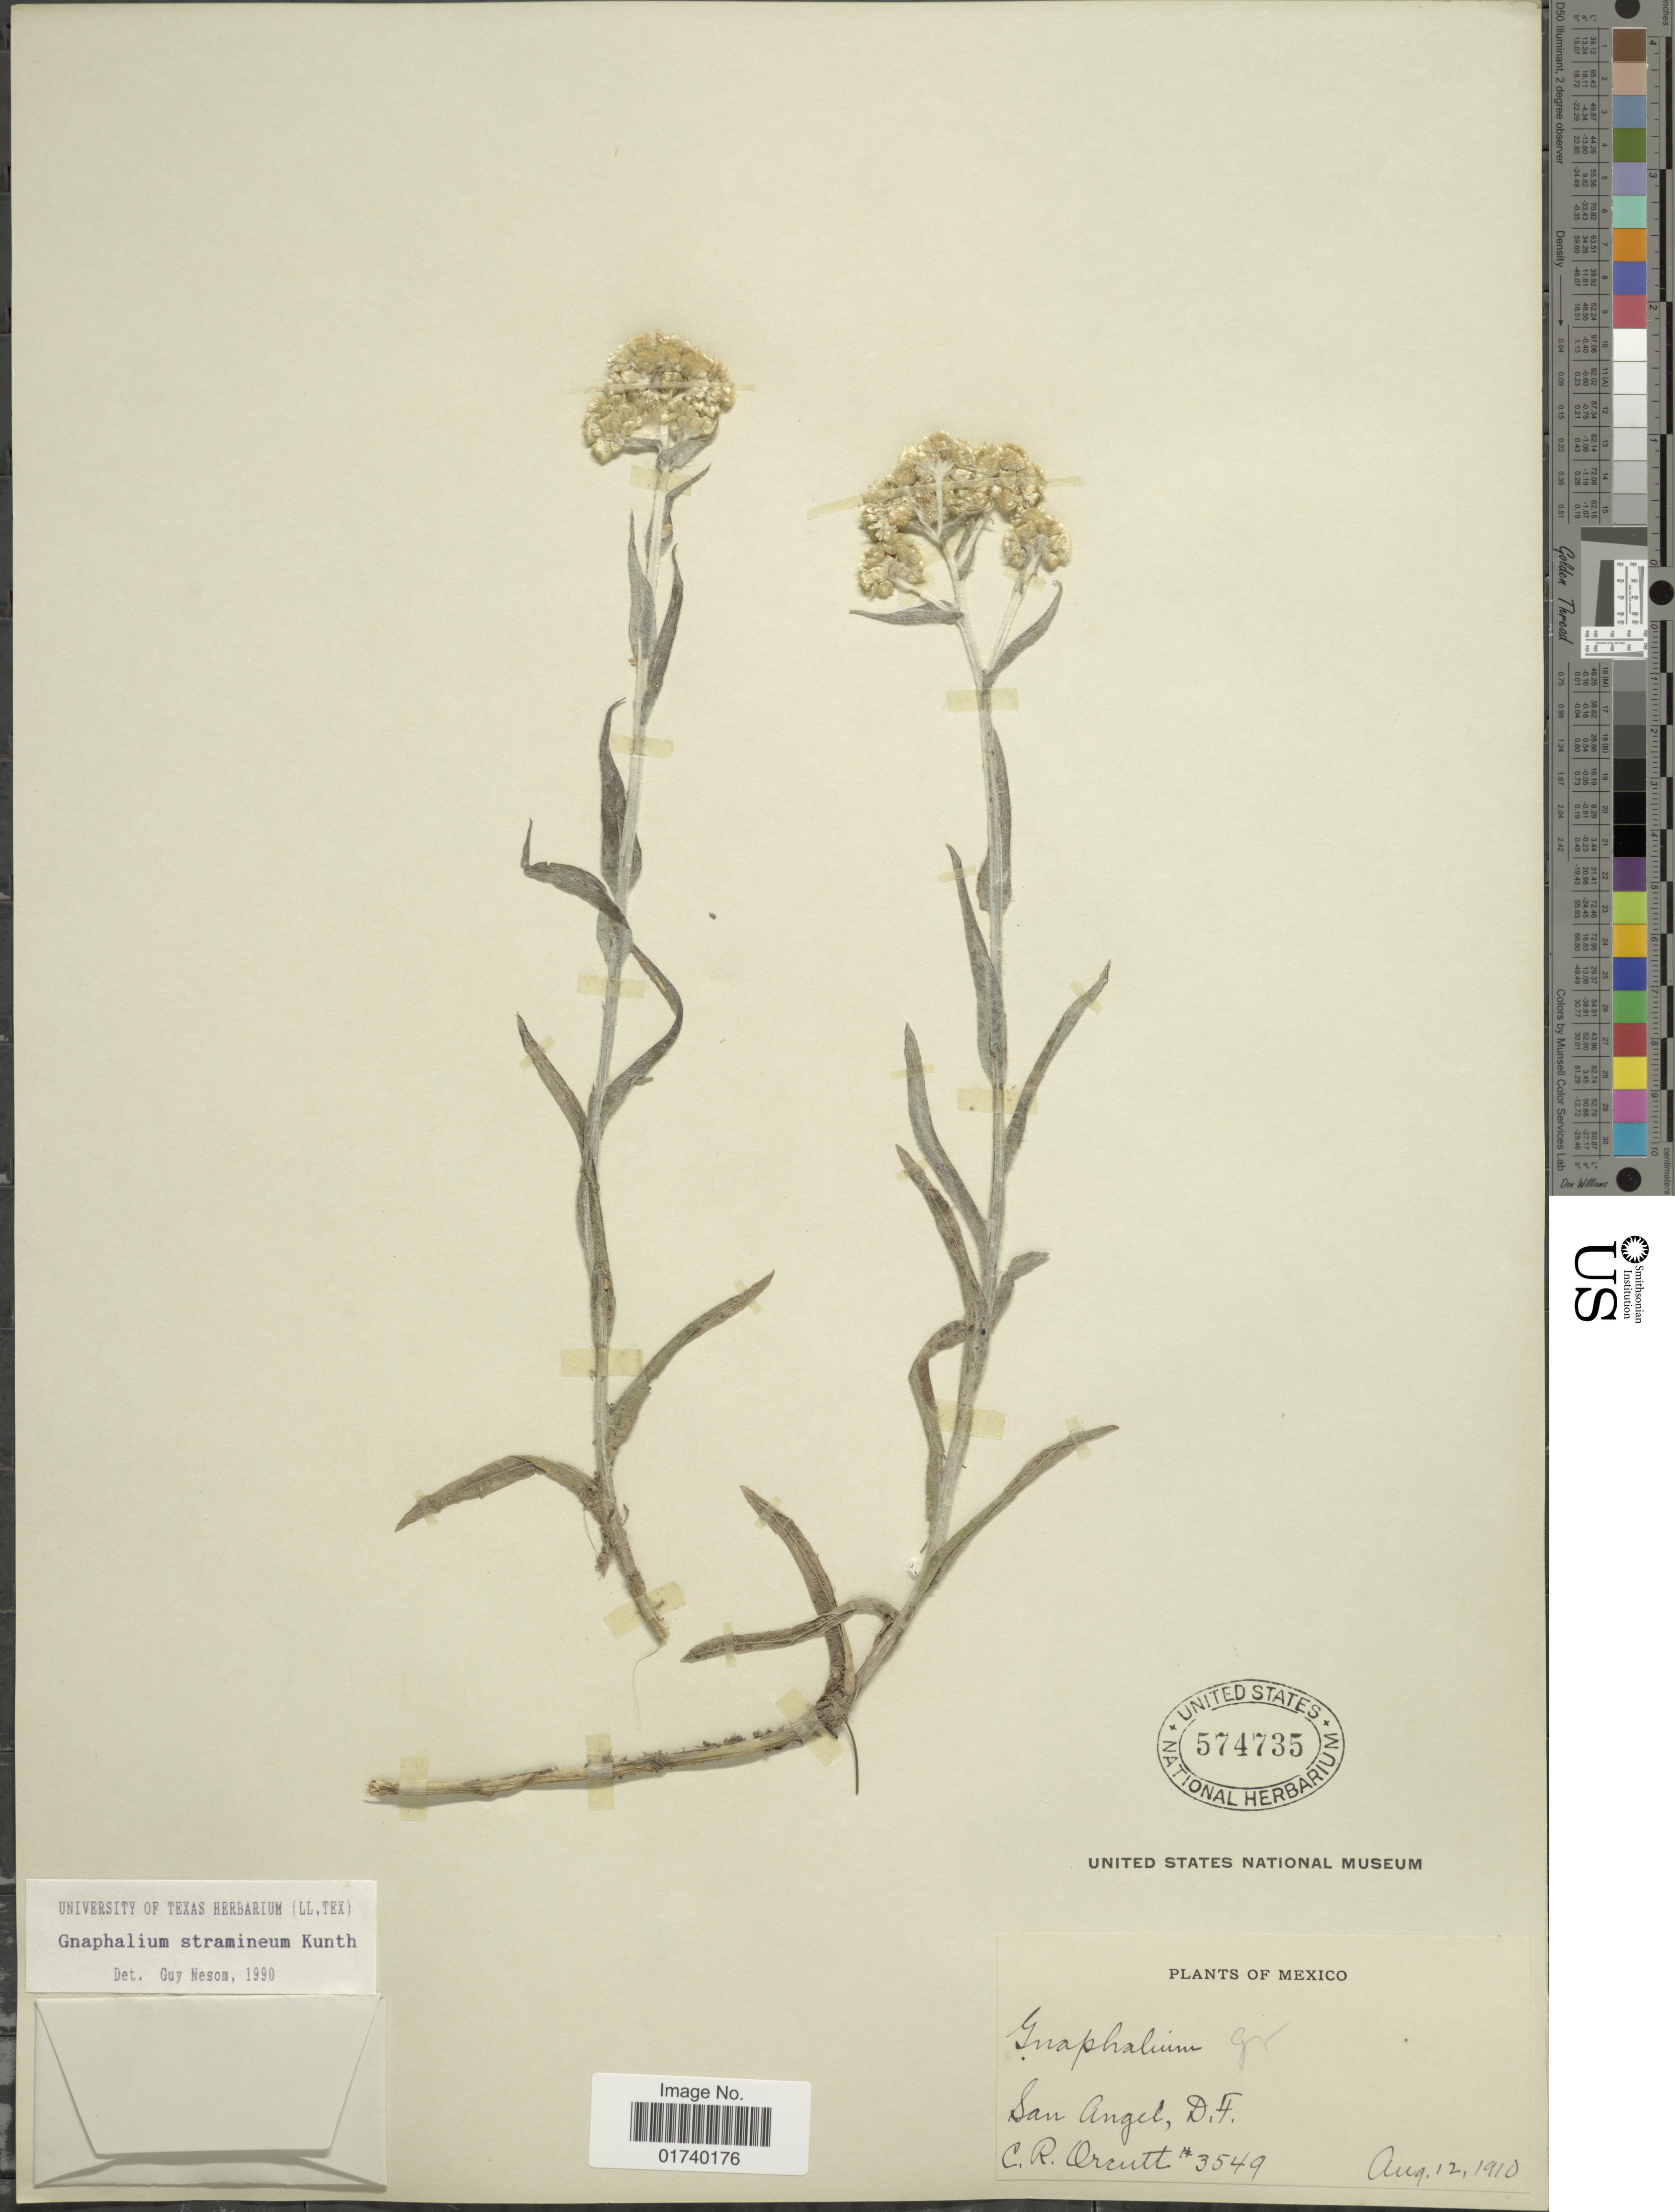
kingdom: Plantae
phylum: Tracheophyta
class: Magnoliopsida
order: Asterales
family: Asteraceae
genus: Pseudognaphalium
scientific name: Pseudognaphalium stramineum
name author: (Kunth) Anderb.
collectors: C. R. Orcutt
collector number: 3549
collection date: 1910-08-12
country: Mexico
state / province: Distrito Federal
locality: San Angel, D.F.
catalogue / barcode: US 574735